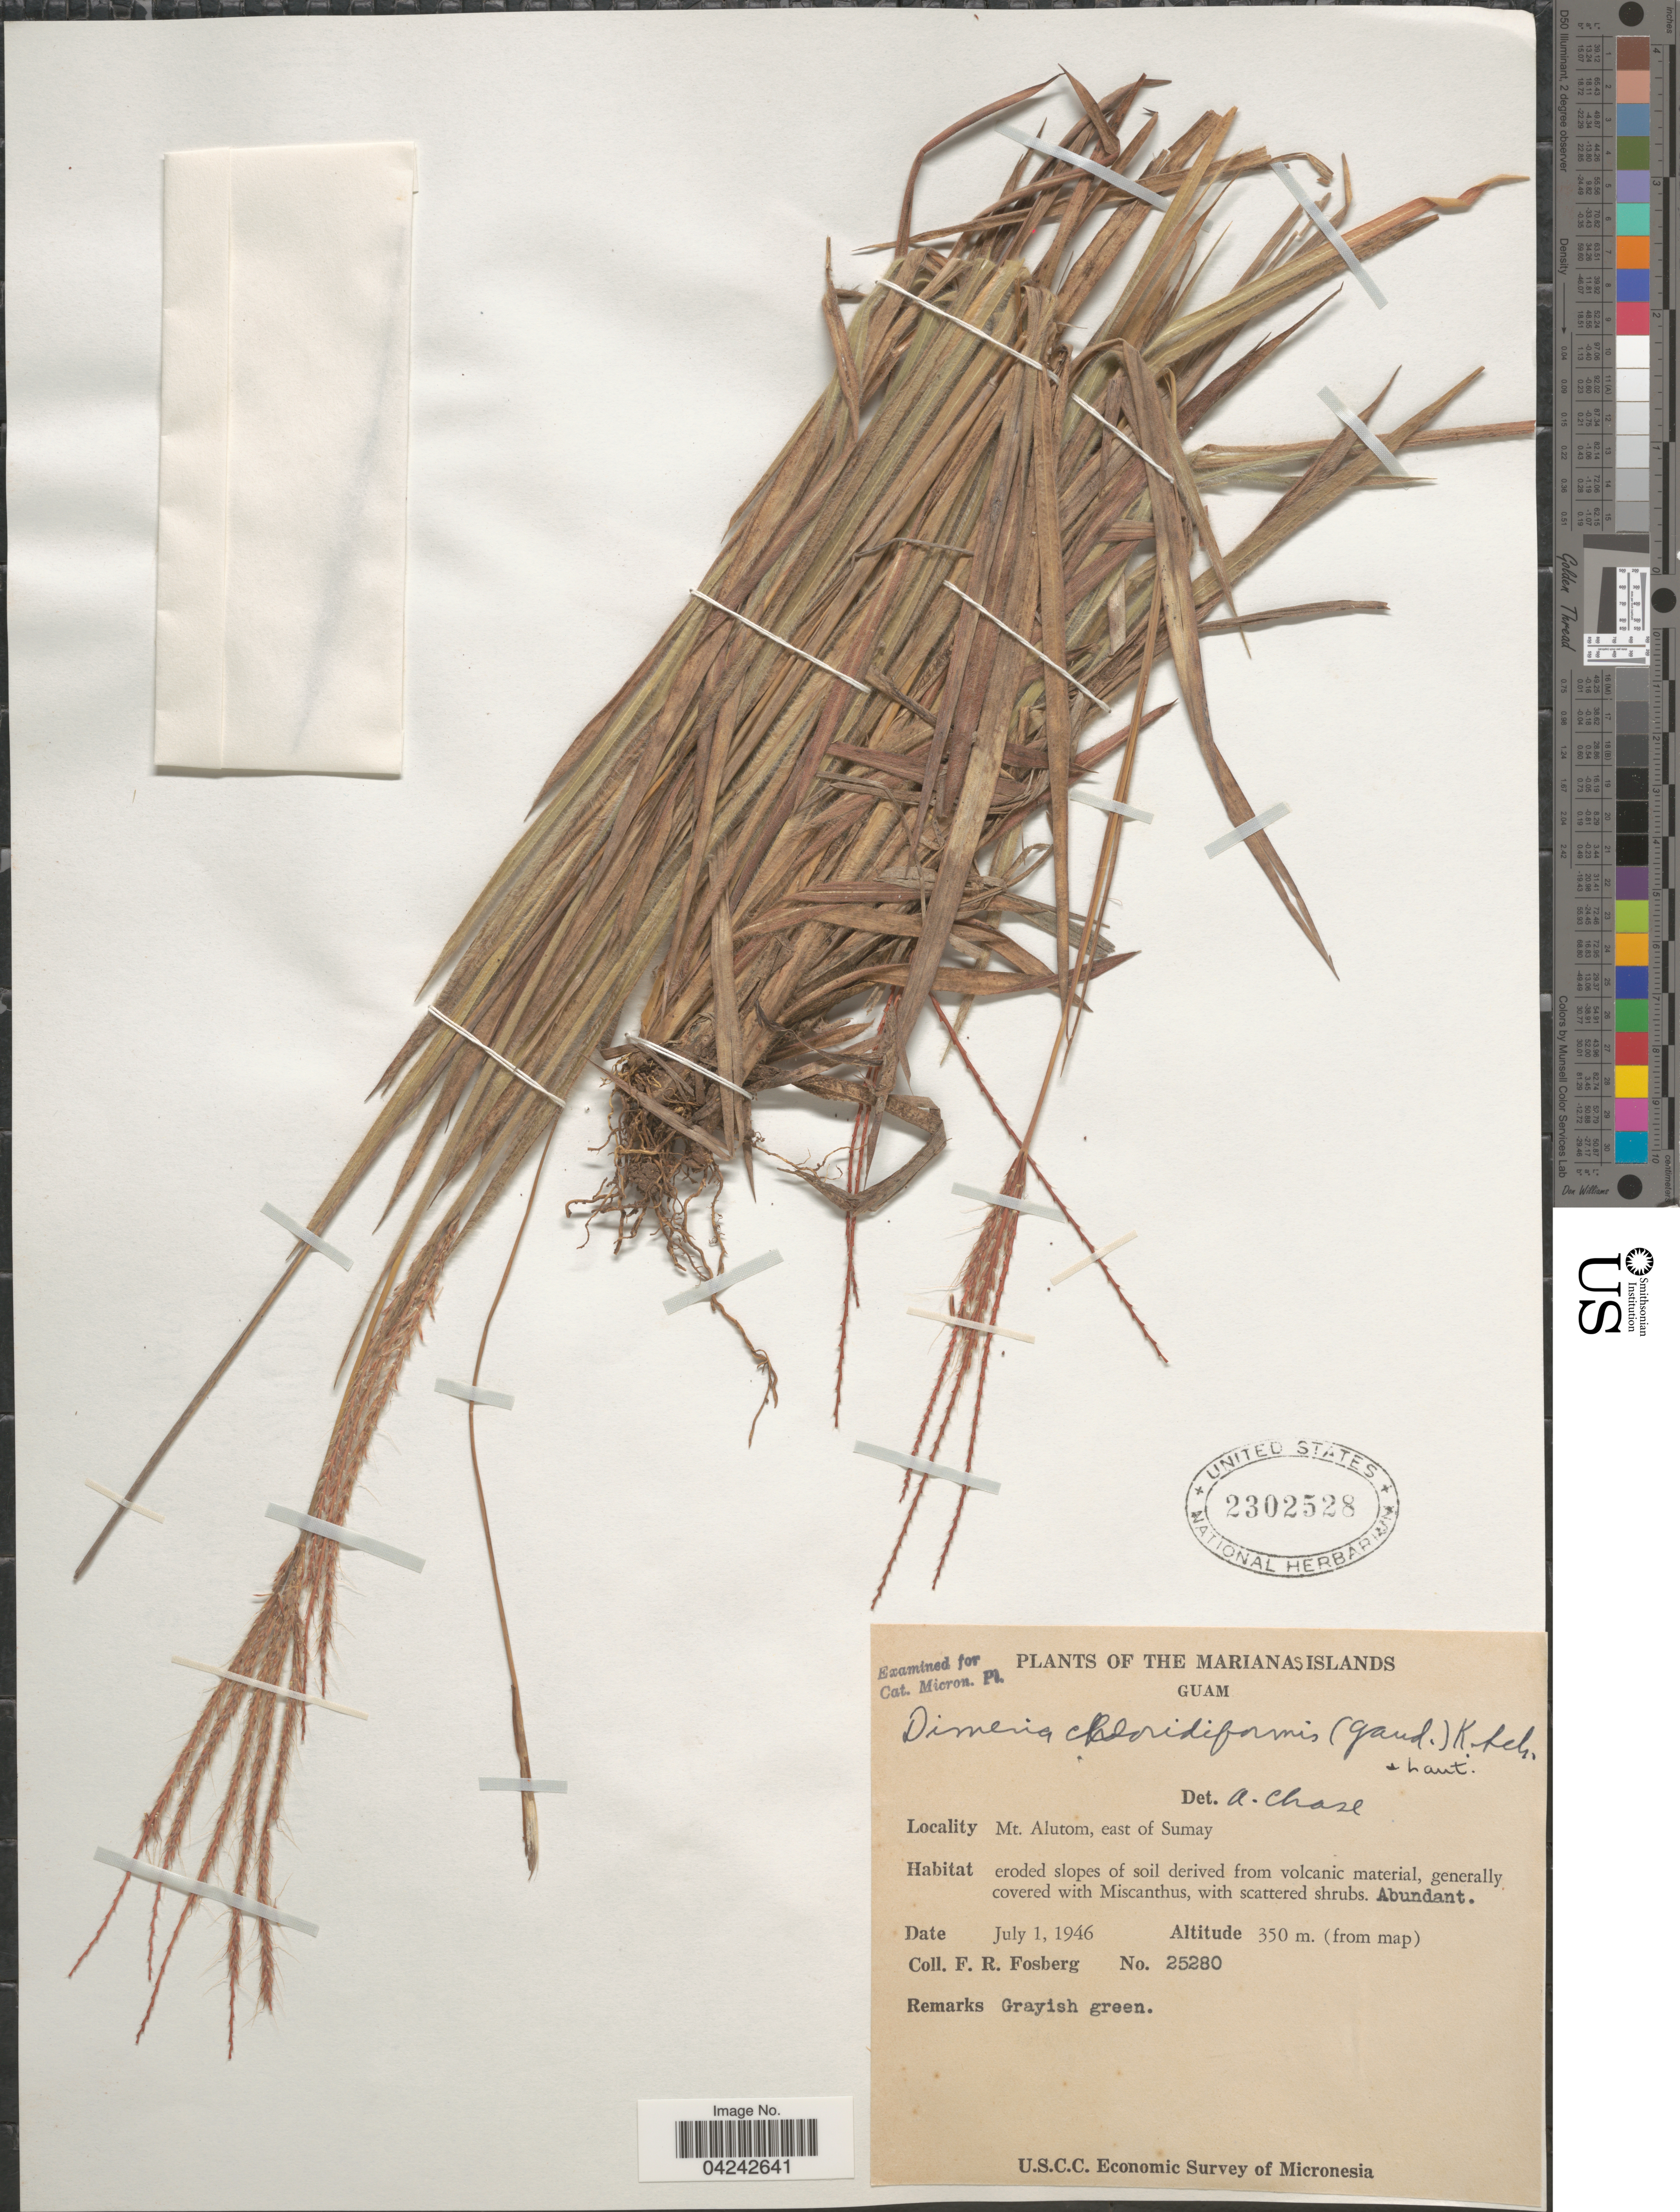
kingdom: Plantae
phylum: Tracheophyta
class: Liliopsida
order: Poales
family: Poaceae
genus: Dimeria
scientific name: Dimeria chloridiformis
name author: (Gaudich.) Schum. & Lauterb.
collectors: F. R. Fosberg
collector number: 25280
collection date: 1946-07-01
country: Guam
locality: The Marianas Islands. Mt. Alutom, east of Sumay. U.S.C.C. Economic Survey of Micronesia.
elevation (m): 350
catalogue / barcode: US 2302528